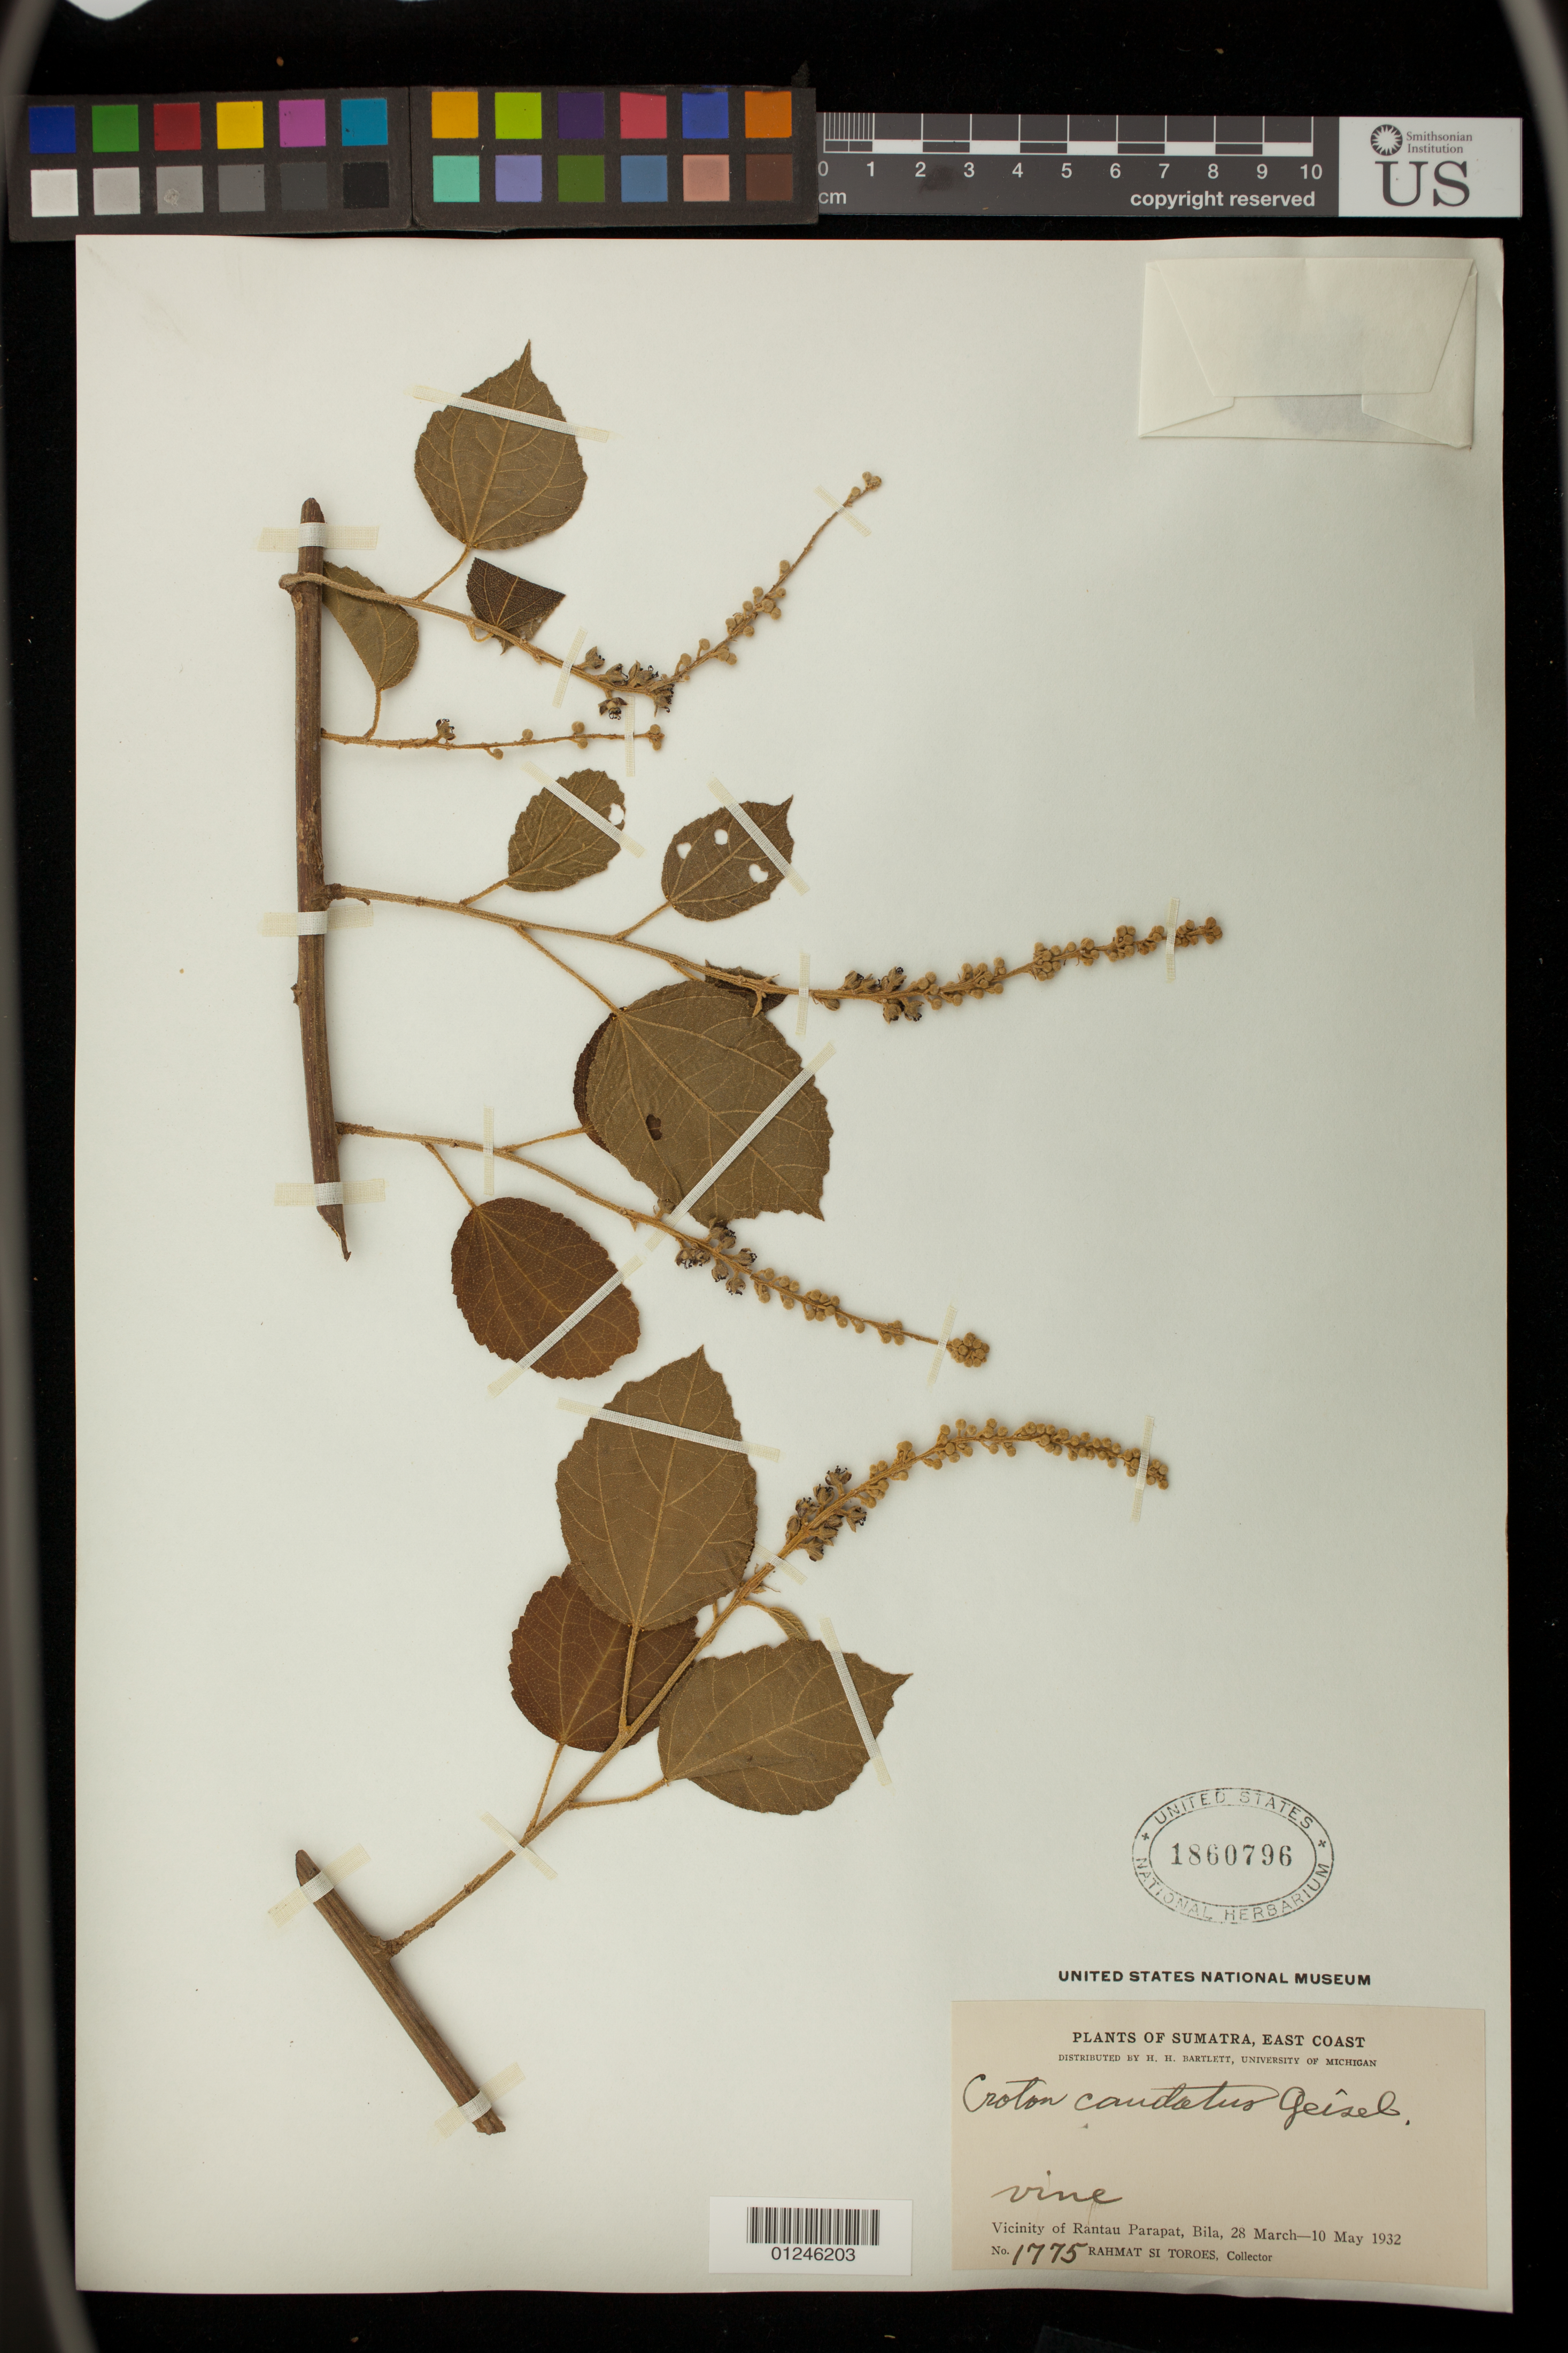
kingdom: Plantae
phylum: Tracheophyta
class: Magnoliopsida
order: Malpighiales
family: Euphorbiaceae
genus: Croton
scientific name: Croton caudatus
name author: Geiseler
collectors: Rahmat Si Boeea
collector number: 1775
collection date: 1932-03-28/1932-05-10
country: Indonesia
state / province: Sumatra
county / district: Sumatera Utara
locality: Vicinity of Rantau Parapat, Bila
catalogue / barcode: US 1860796